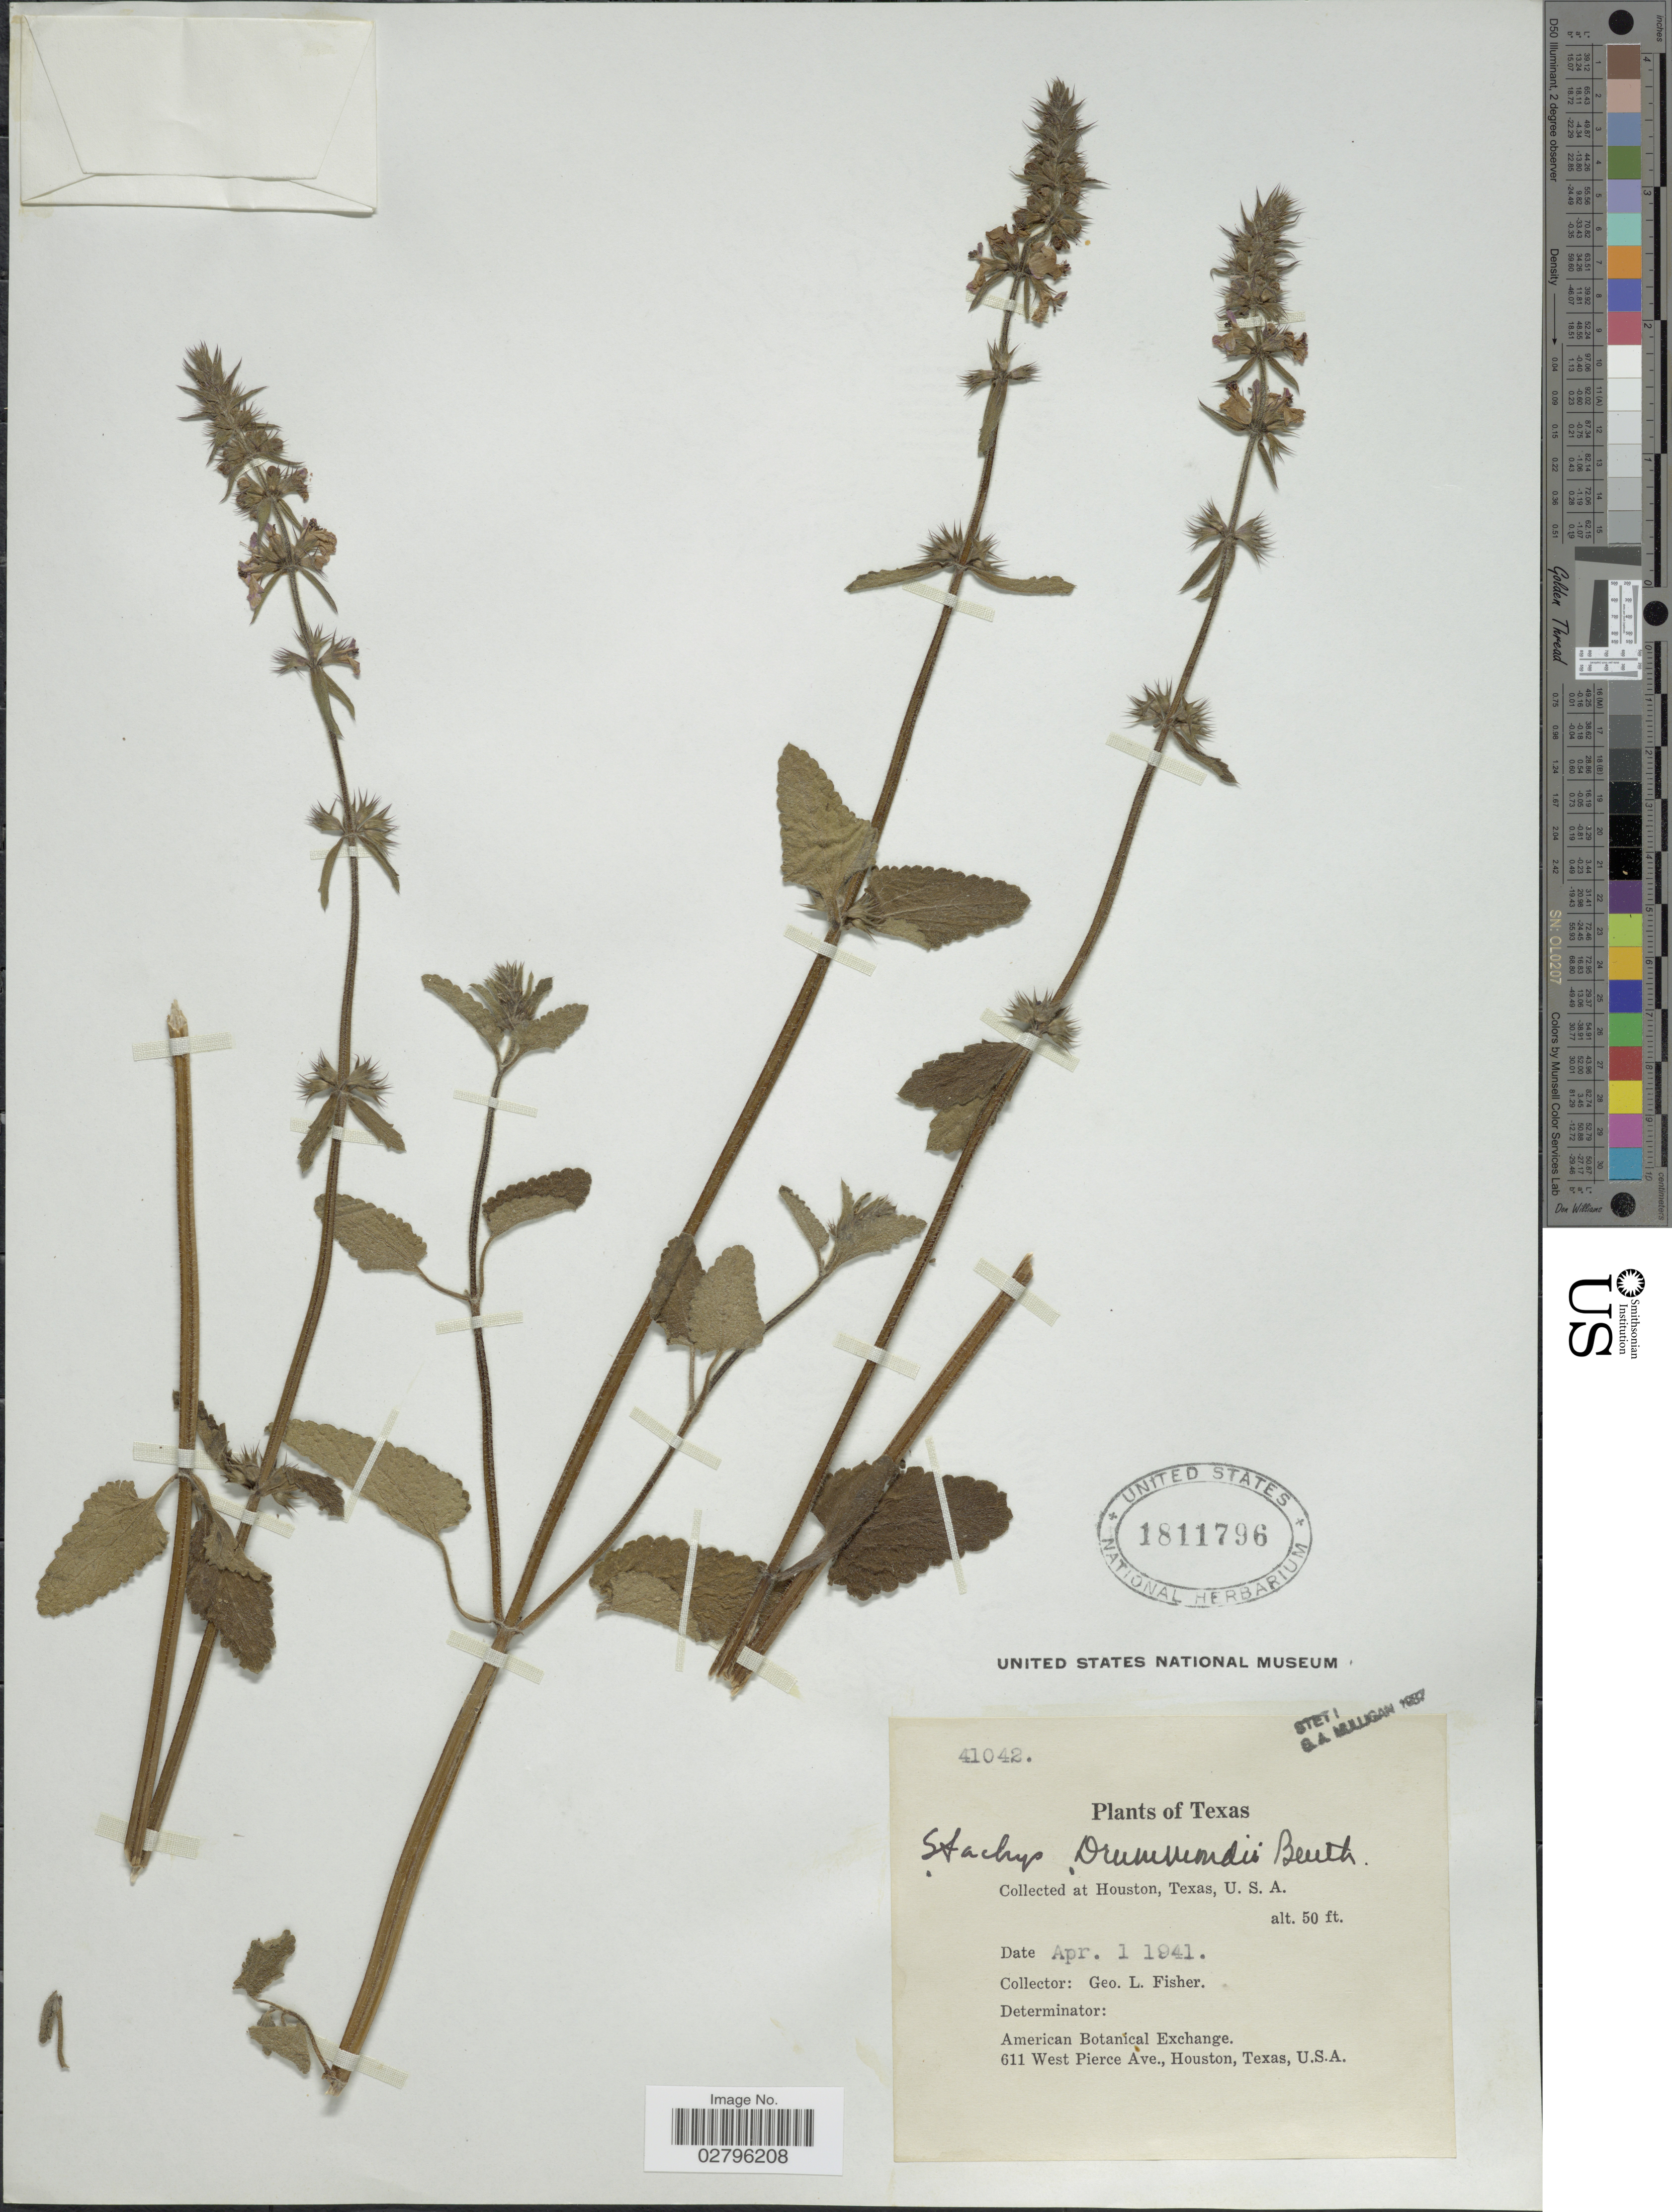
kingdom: Plantae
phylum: Tracheophyta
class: Magnoliopsida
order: Lamiales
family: Lamiaceae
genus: Stachys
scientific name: Stachys drummondii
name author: Benth.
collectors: G. L. Fisher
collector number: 41042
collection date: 1941-04-01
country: United States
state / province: Texas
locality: Houston, Texas.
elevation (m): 15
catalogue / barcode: US 1811796